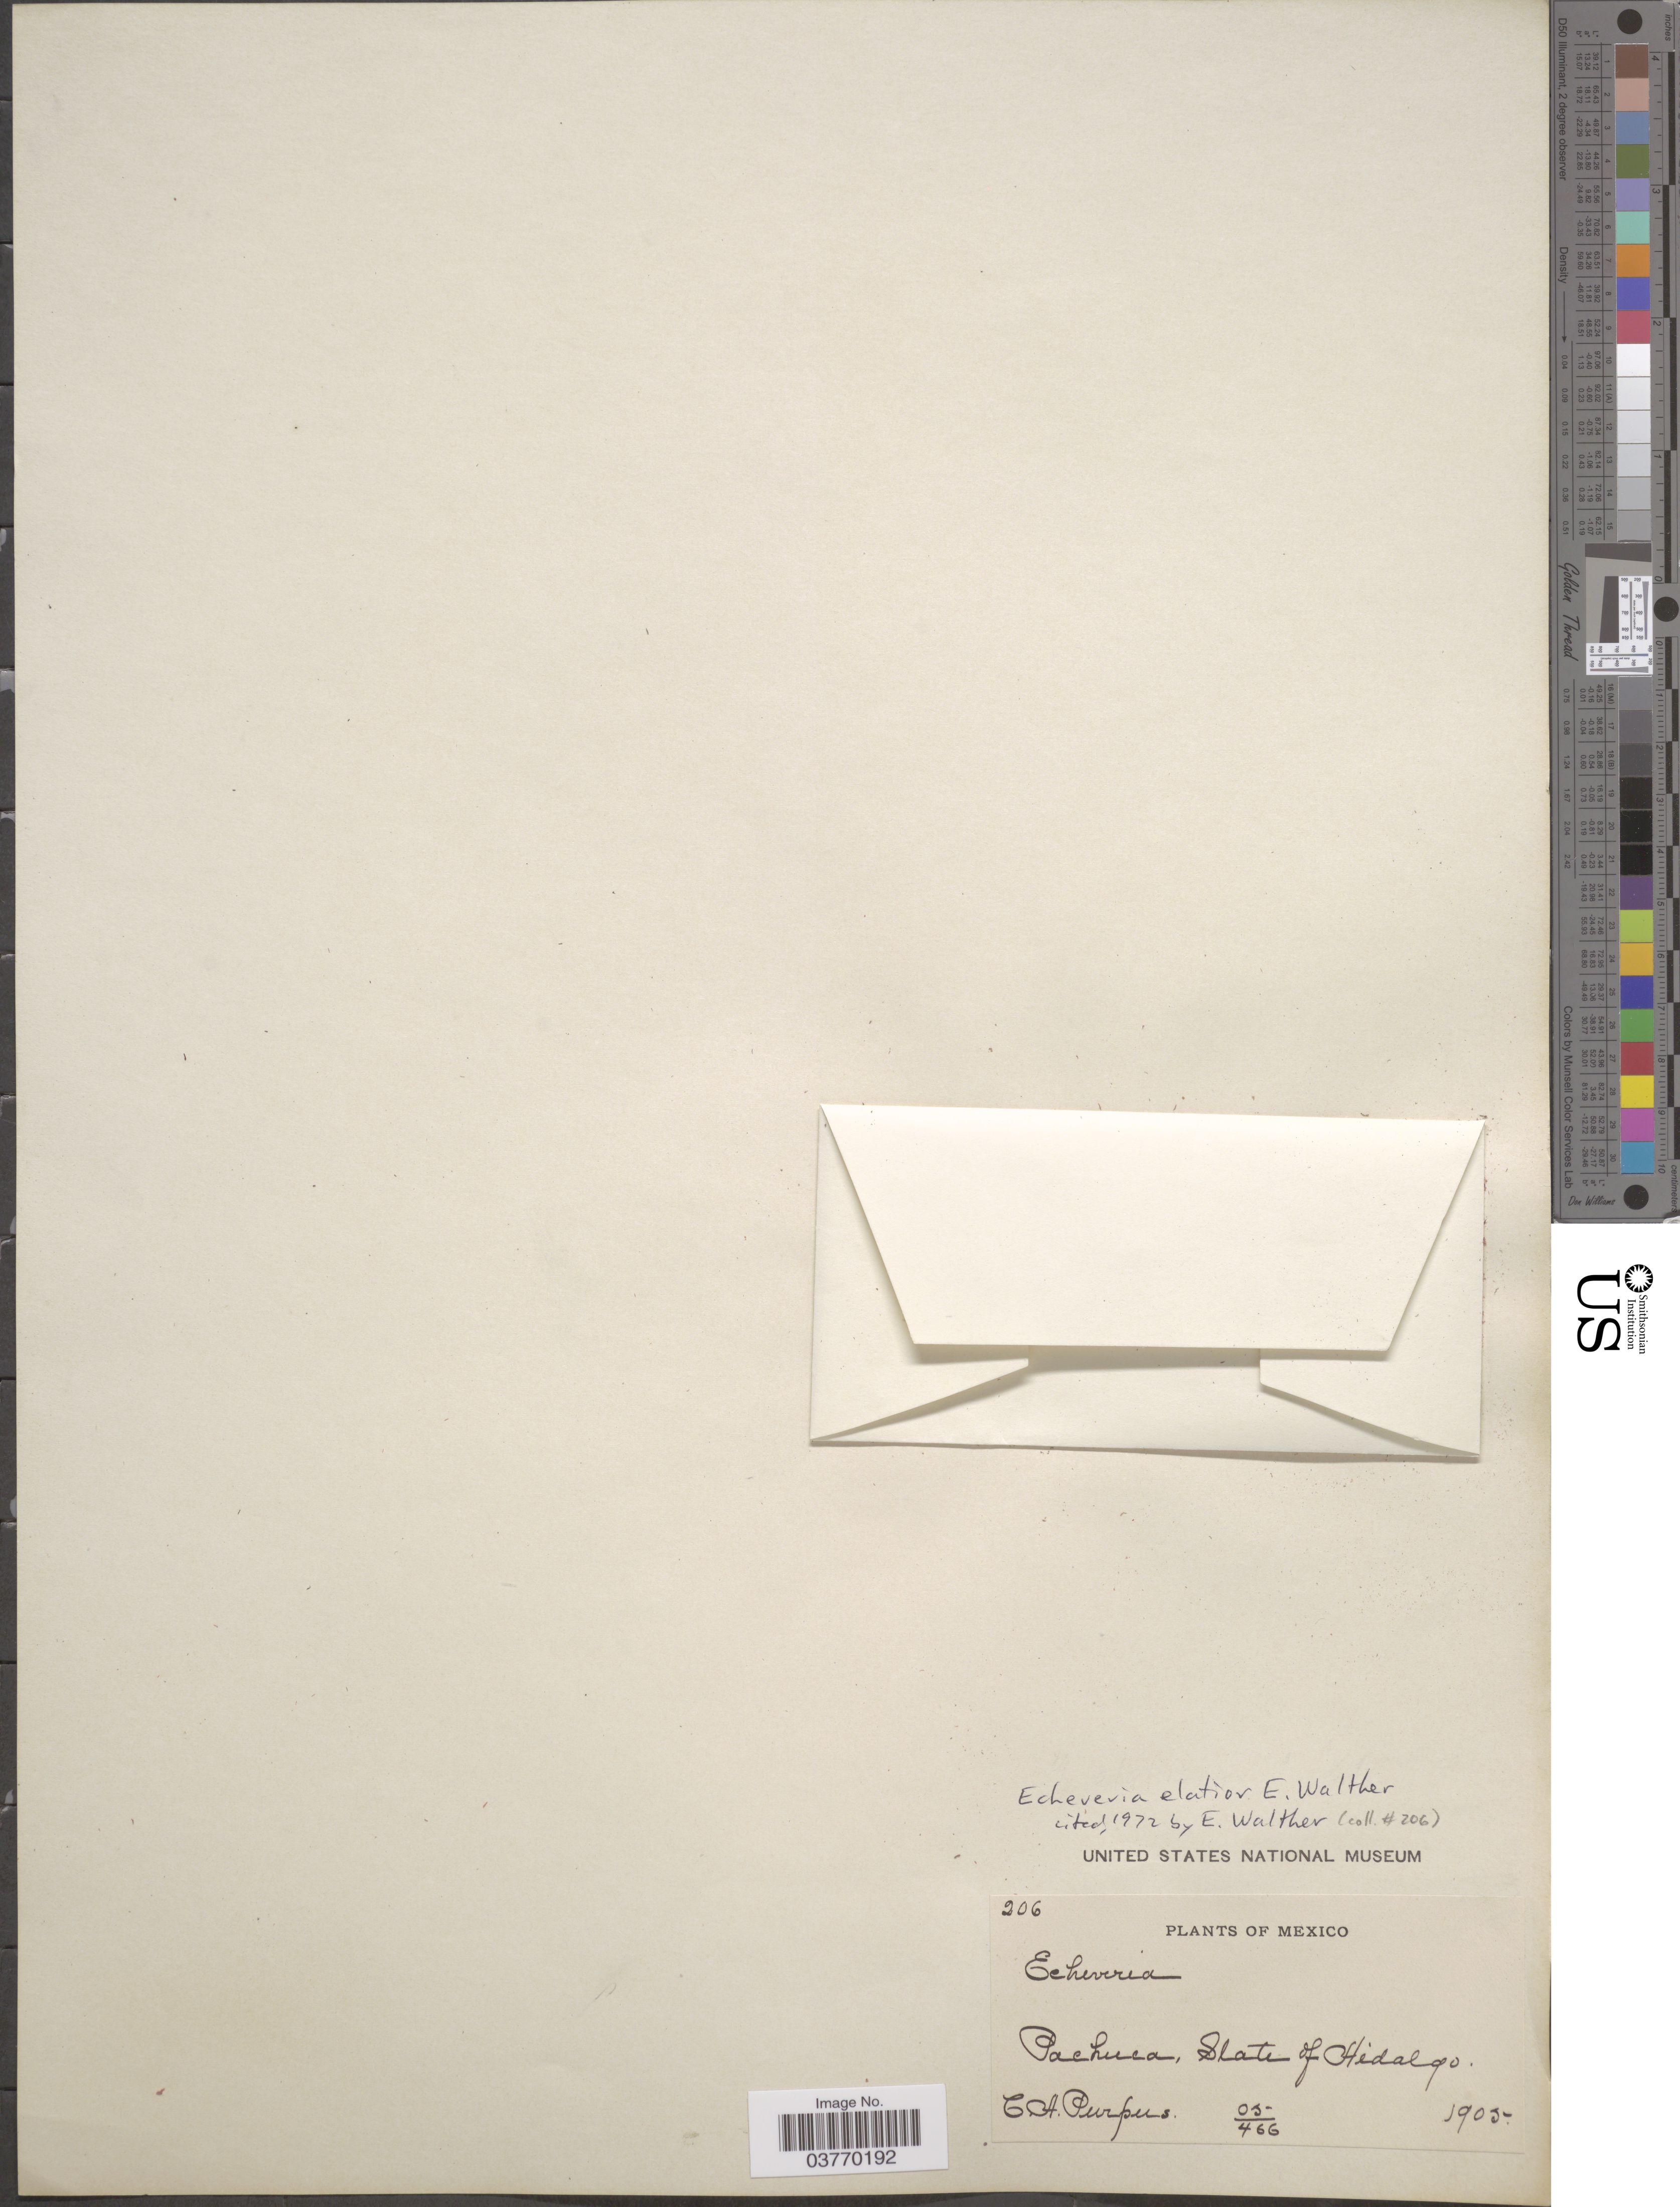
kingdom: Plantae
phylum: Tracheophyta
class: Magnoliopsida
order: Saxifragales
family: Crassulaceae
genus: Echeveria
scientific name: Echeveria elatior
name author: E. Walther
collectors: C. A. Purpus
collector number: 05/466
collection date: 1905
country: Mexico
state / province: Hidalgo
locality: Pachuca.